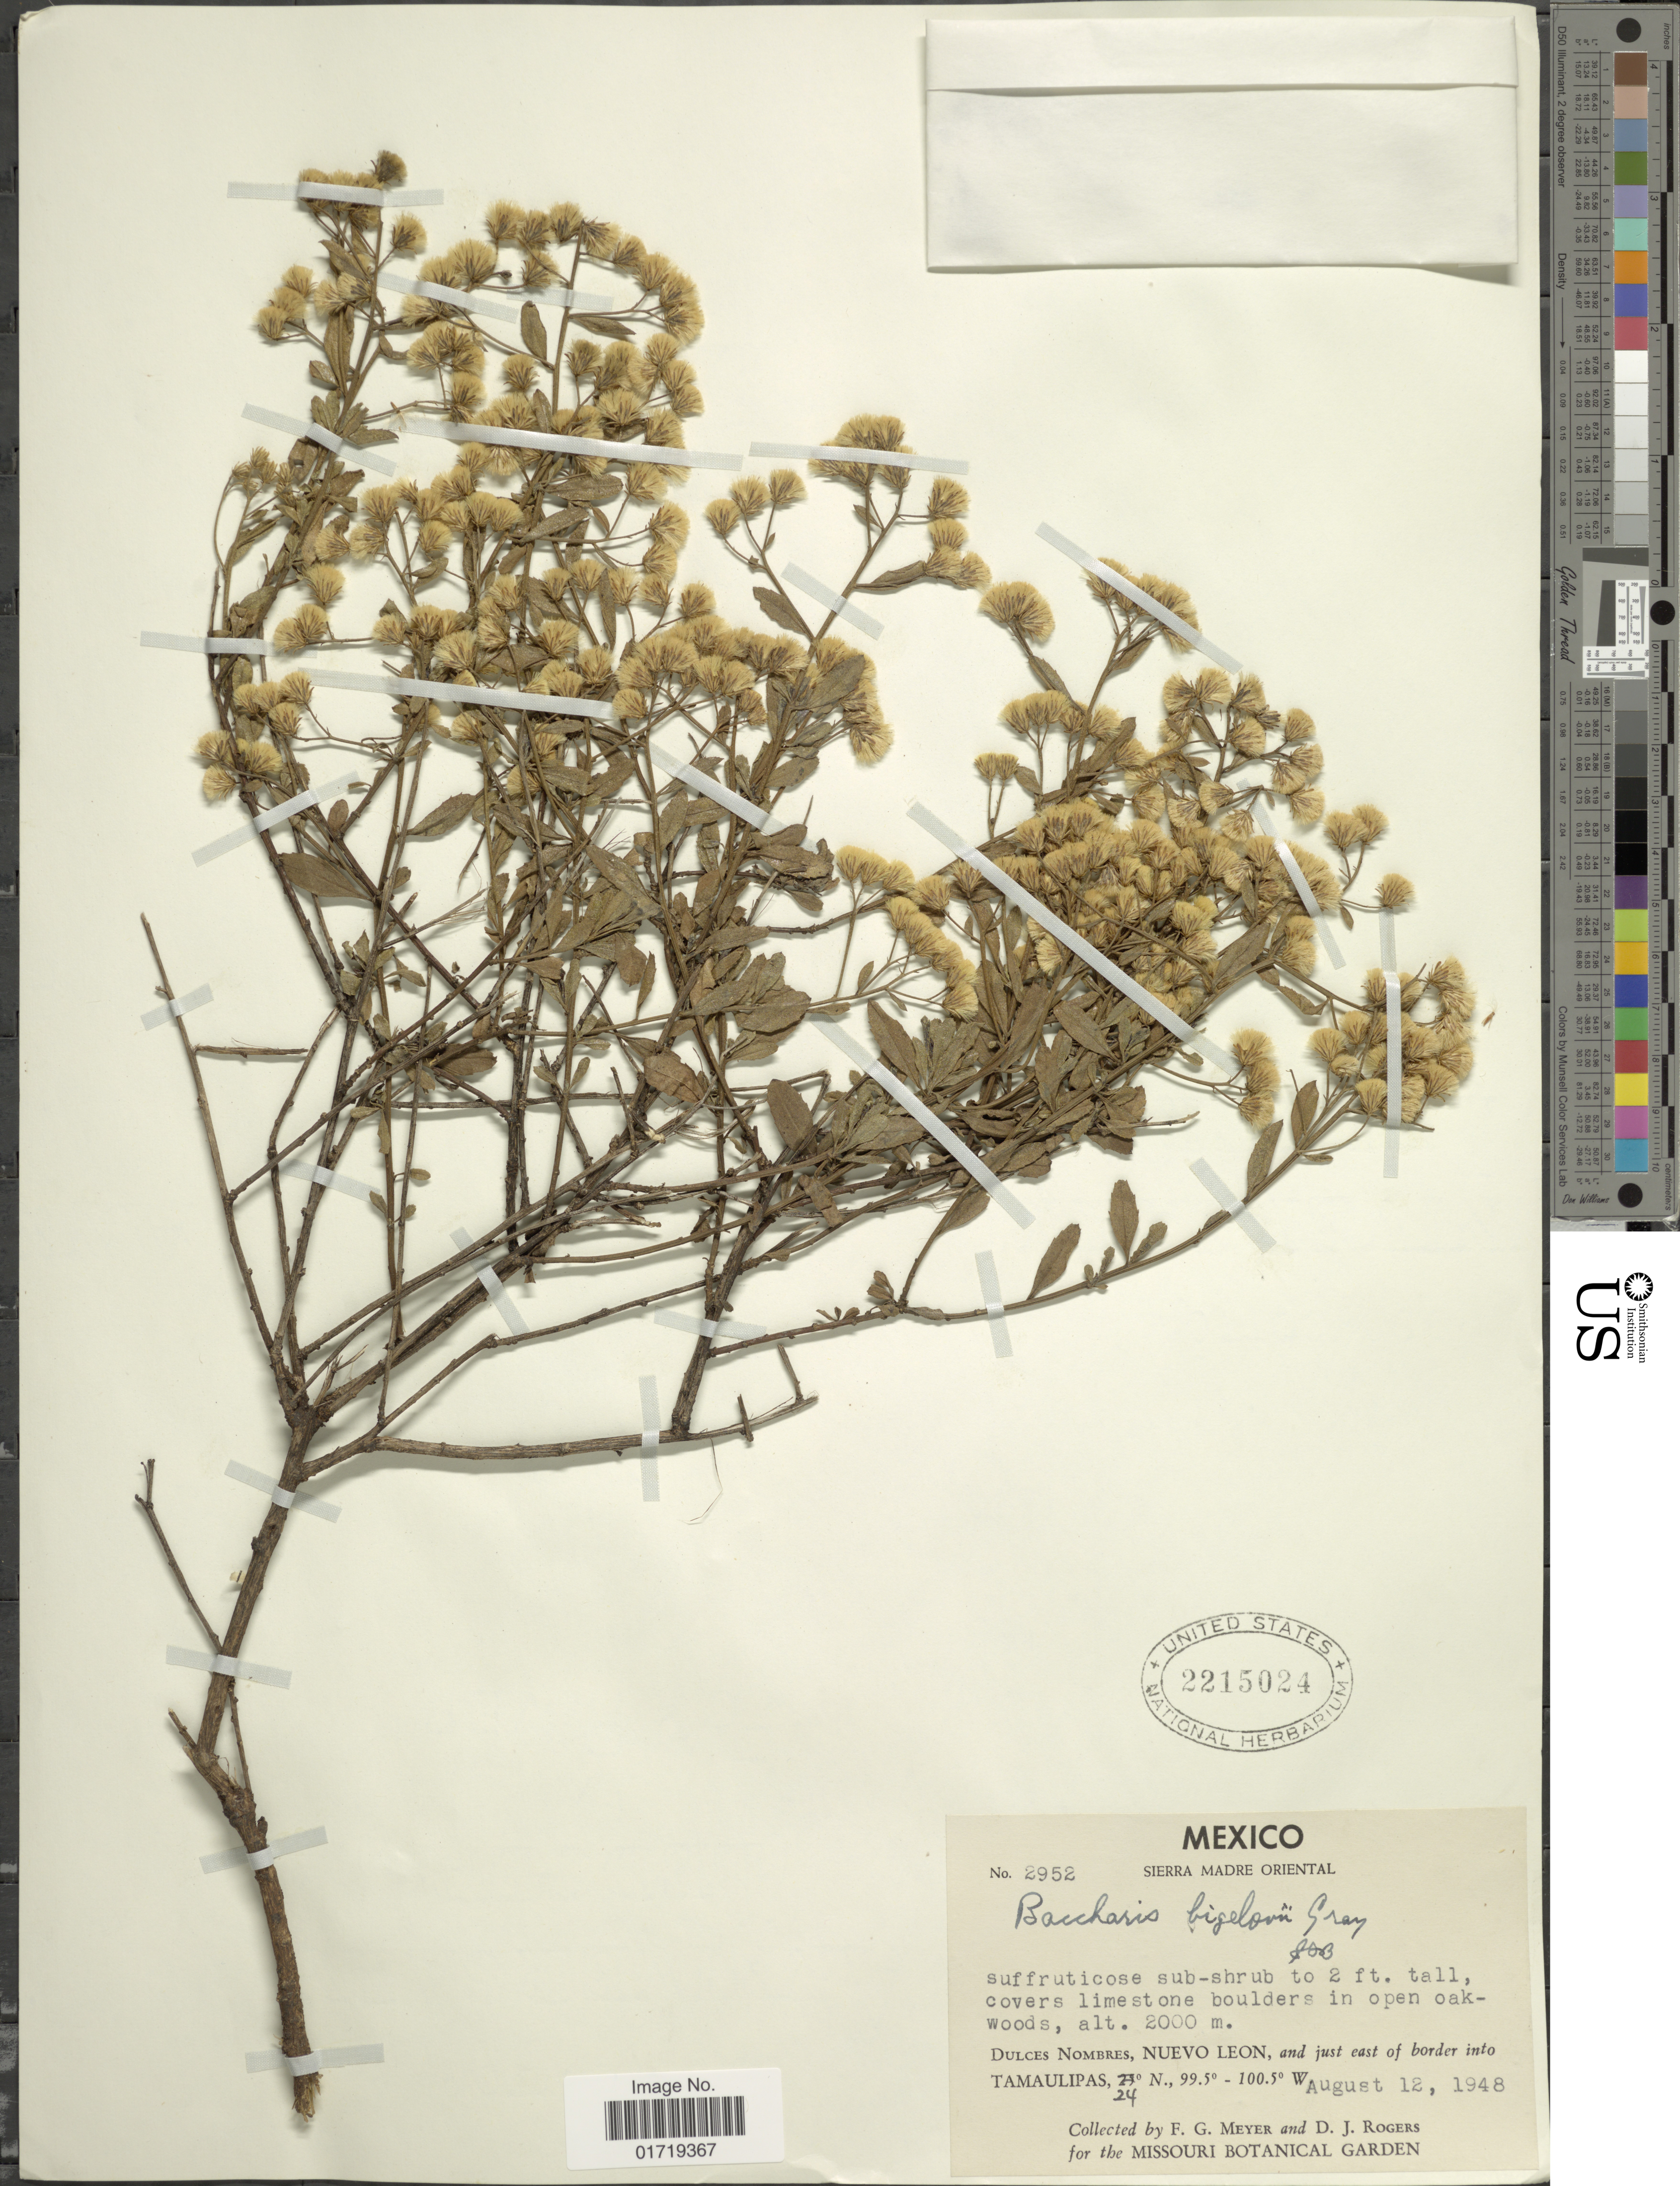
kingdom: Plantae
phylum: Tracheophyta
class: Magnoliopsida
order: Asterales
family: Asteraceae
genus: Baccharis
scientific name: Baccharis bigelovii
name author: A. Gray in Torr.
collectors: F. G. Meyer & D. J. Rogers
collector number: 2952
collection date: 1948-08-12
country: Mexico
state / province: Tamaulipas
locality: Sierra Madre Oriental, Dulces Nombres, Nuevos Leon, and just east of border into Tamaulipas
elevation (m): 2000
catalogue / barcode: US 2215024